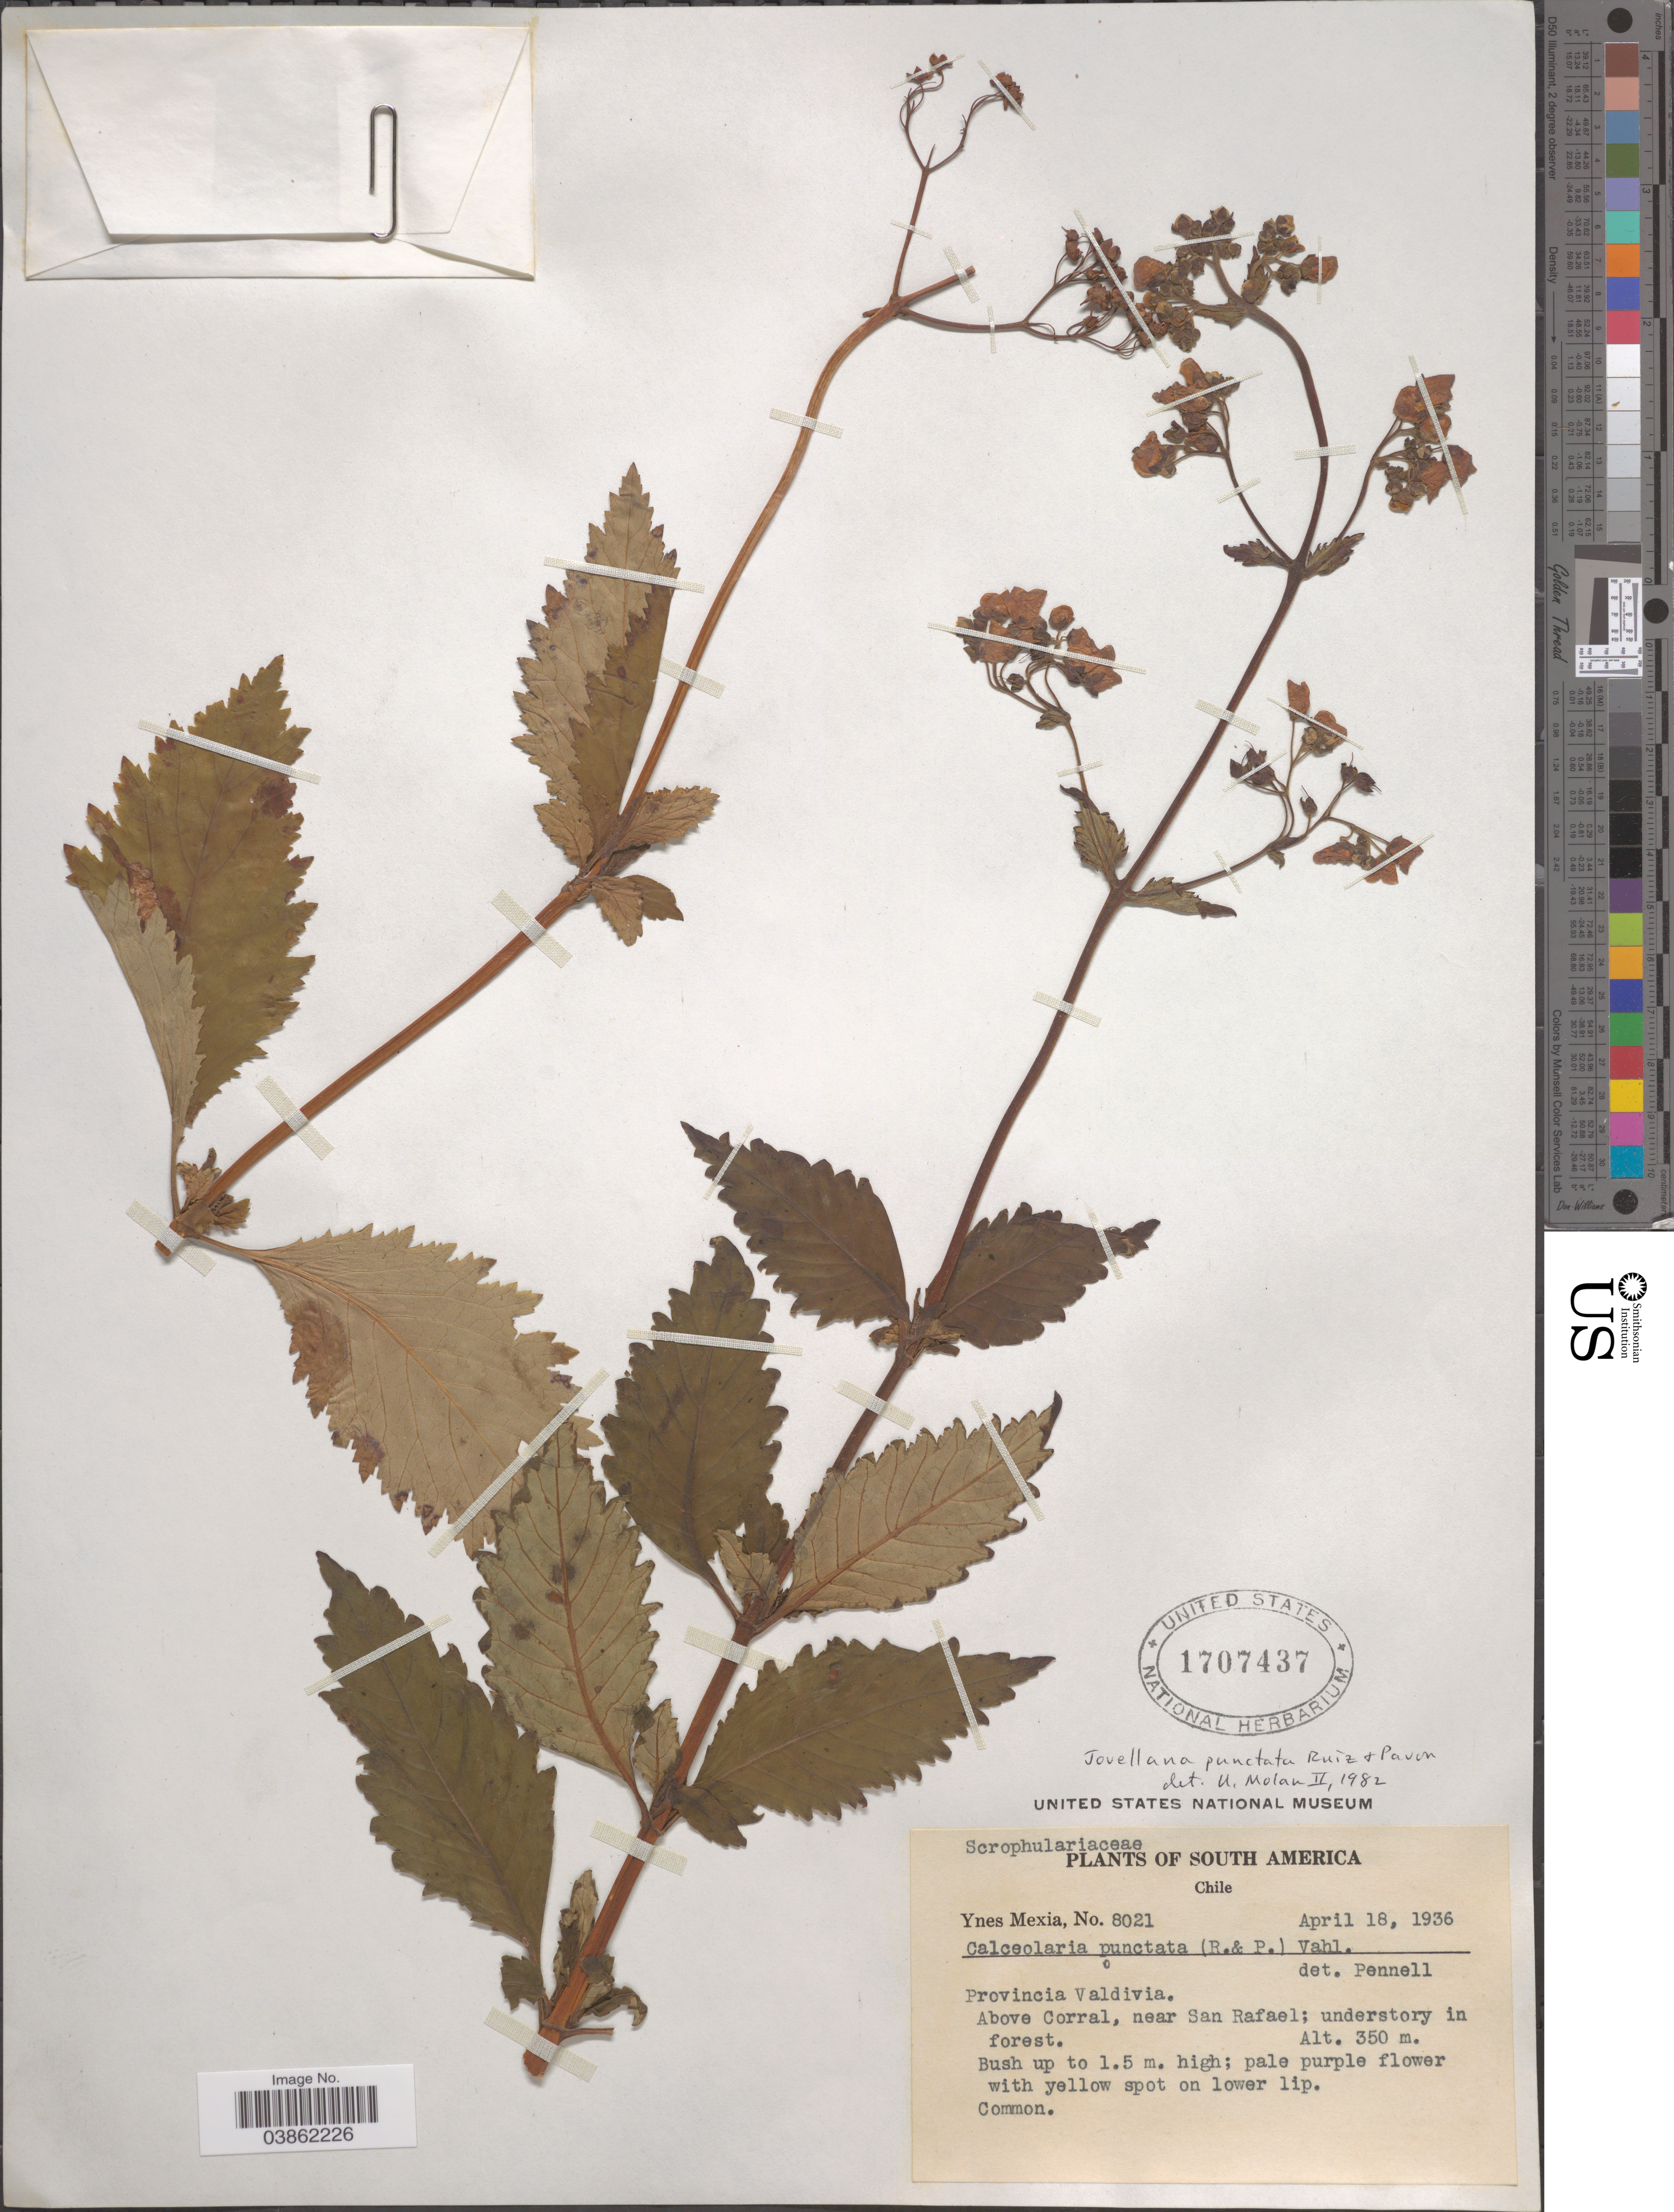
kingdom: Plantae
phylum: Tracheophyta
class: Magnoliopsida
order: Lamiales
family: Calceolariaceae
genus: Jovellana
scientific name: Jovellana punctata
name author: Ruiz & Pav.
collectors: Y. Mexia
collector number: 8021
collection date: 1936-04-18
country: Chile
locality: Provincia Valdivia. Above Corral, near San Rafael.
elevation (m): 350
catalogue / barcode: US 1707437